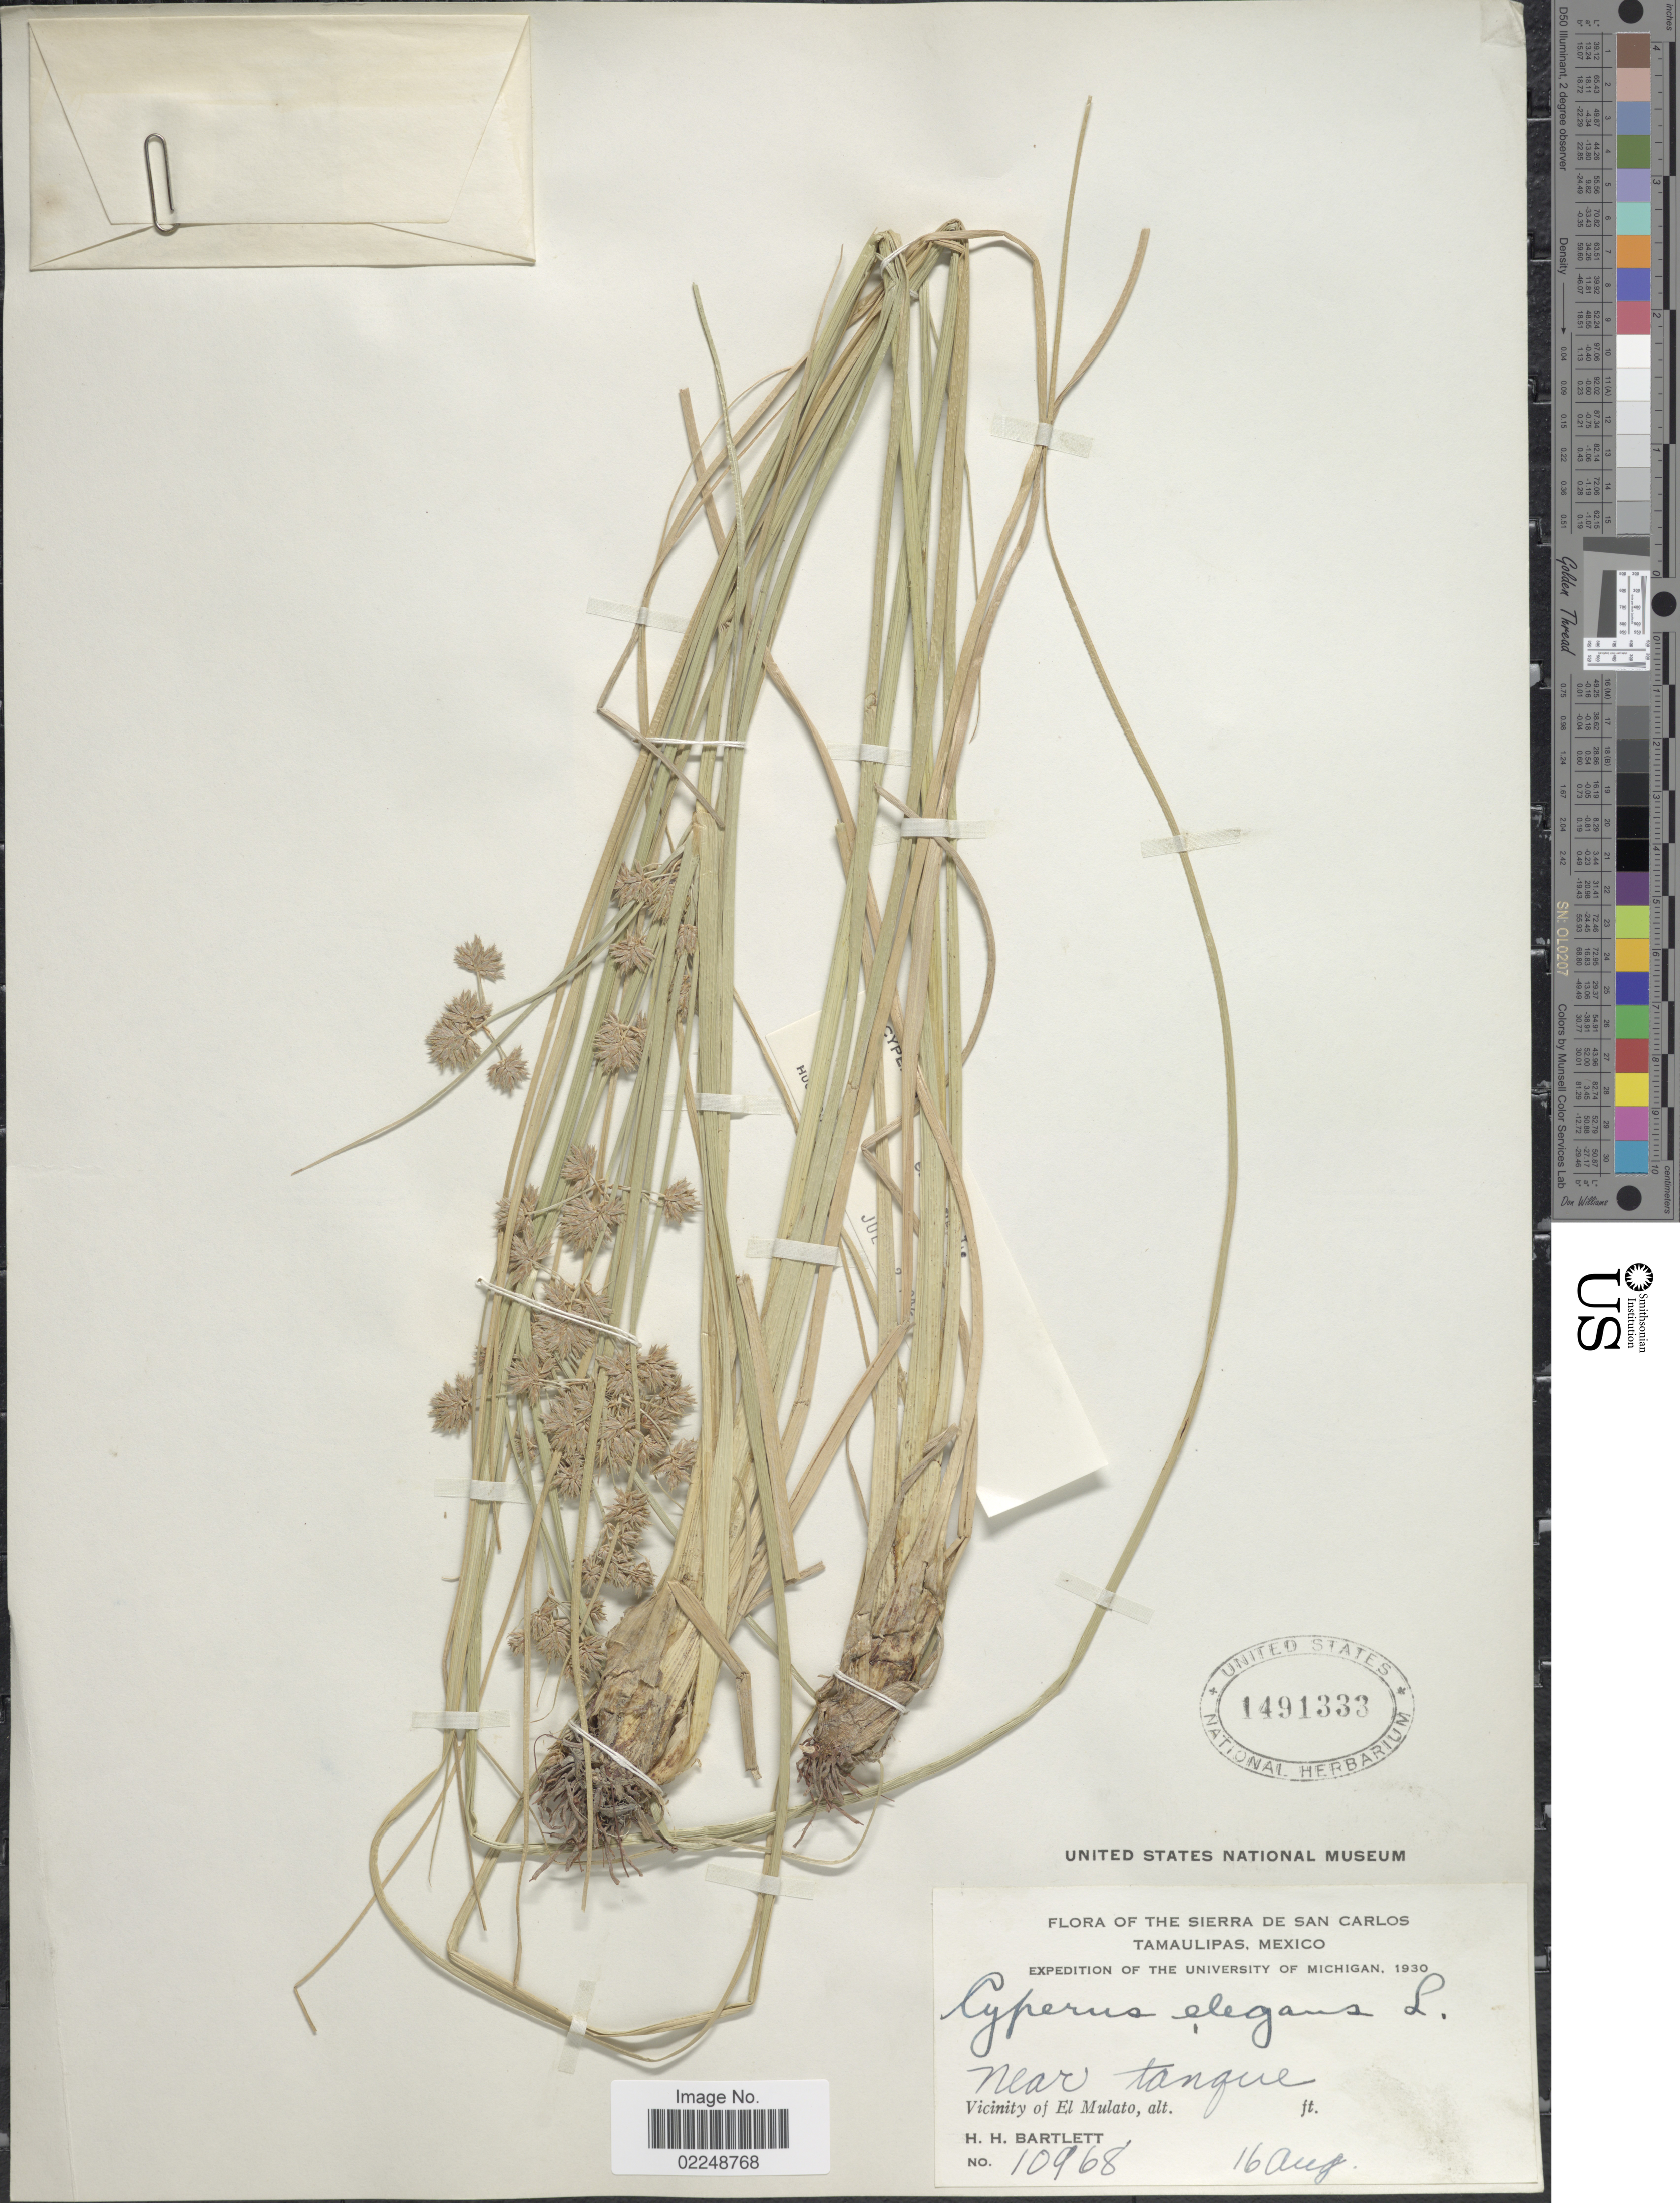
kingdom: Plantae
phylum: Tracheophyta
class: Liliopsida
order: Poales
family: Cyperaceae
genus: Cyperus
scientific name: Cyperus elegans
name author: L.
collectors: H. H. Bartlett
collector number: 10968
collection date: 1930-08-16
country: Mexico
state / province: Tamaulipas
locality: The Sierra de San Carlos, near tanque, Vicinity of El Mulato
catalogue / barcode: US 1491333